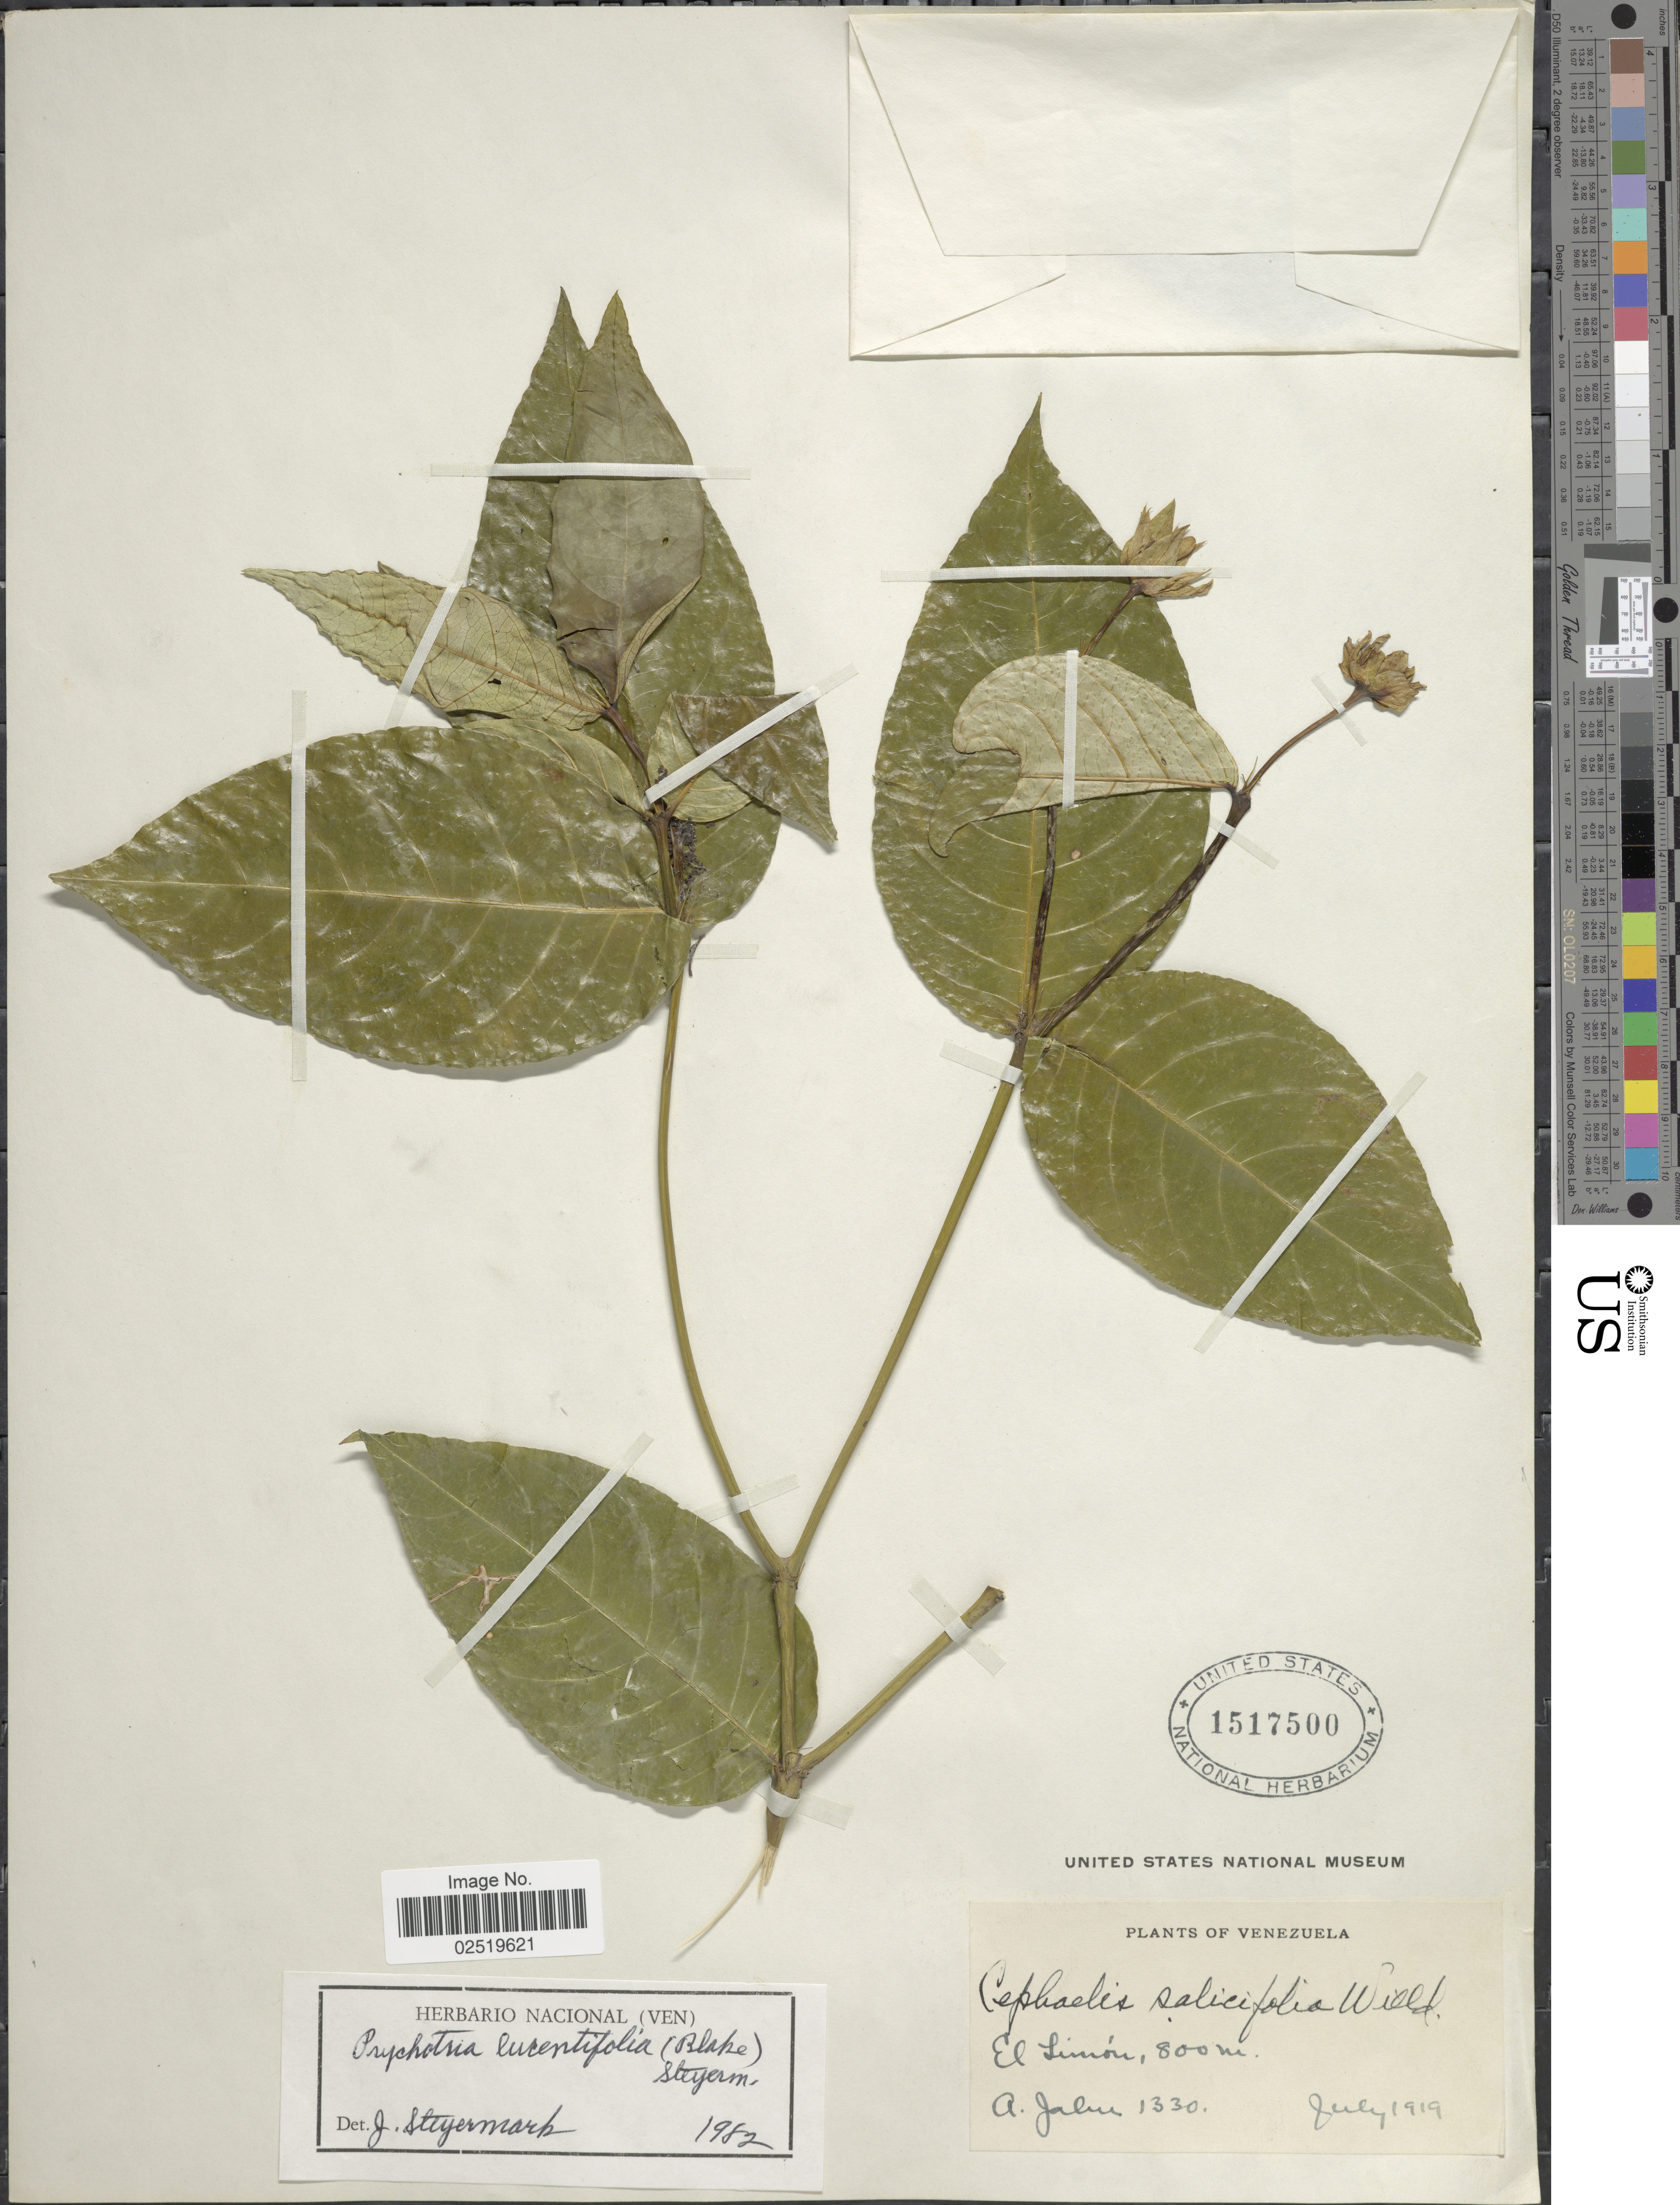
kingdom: Plantae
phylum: Tracheophyta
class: Magnoliopsida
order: Gentianales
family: Rubiaceae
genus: Psychotria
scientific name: Psychotria lucentifolia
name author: (S.F. Blake) Steyerm.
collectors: A. Jahn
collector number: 1330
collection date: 1919-07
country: Venezuela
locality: El Limon.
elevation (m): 800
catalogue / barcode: US 1517500